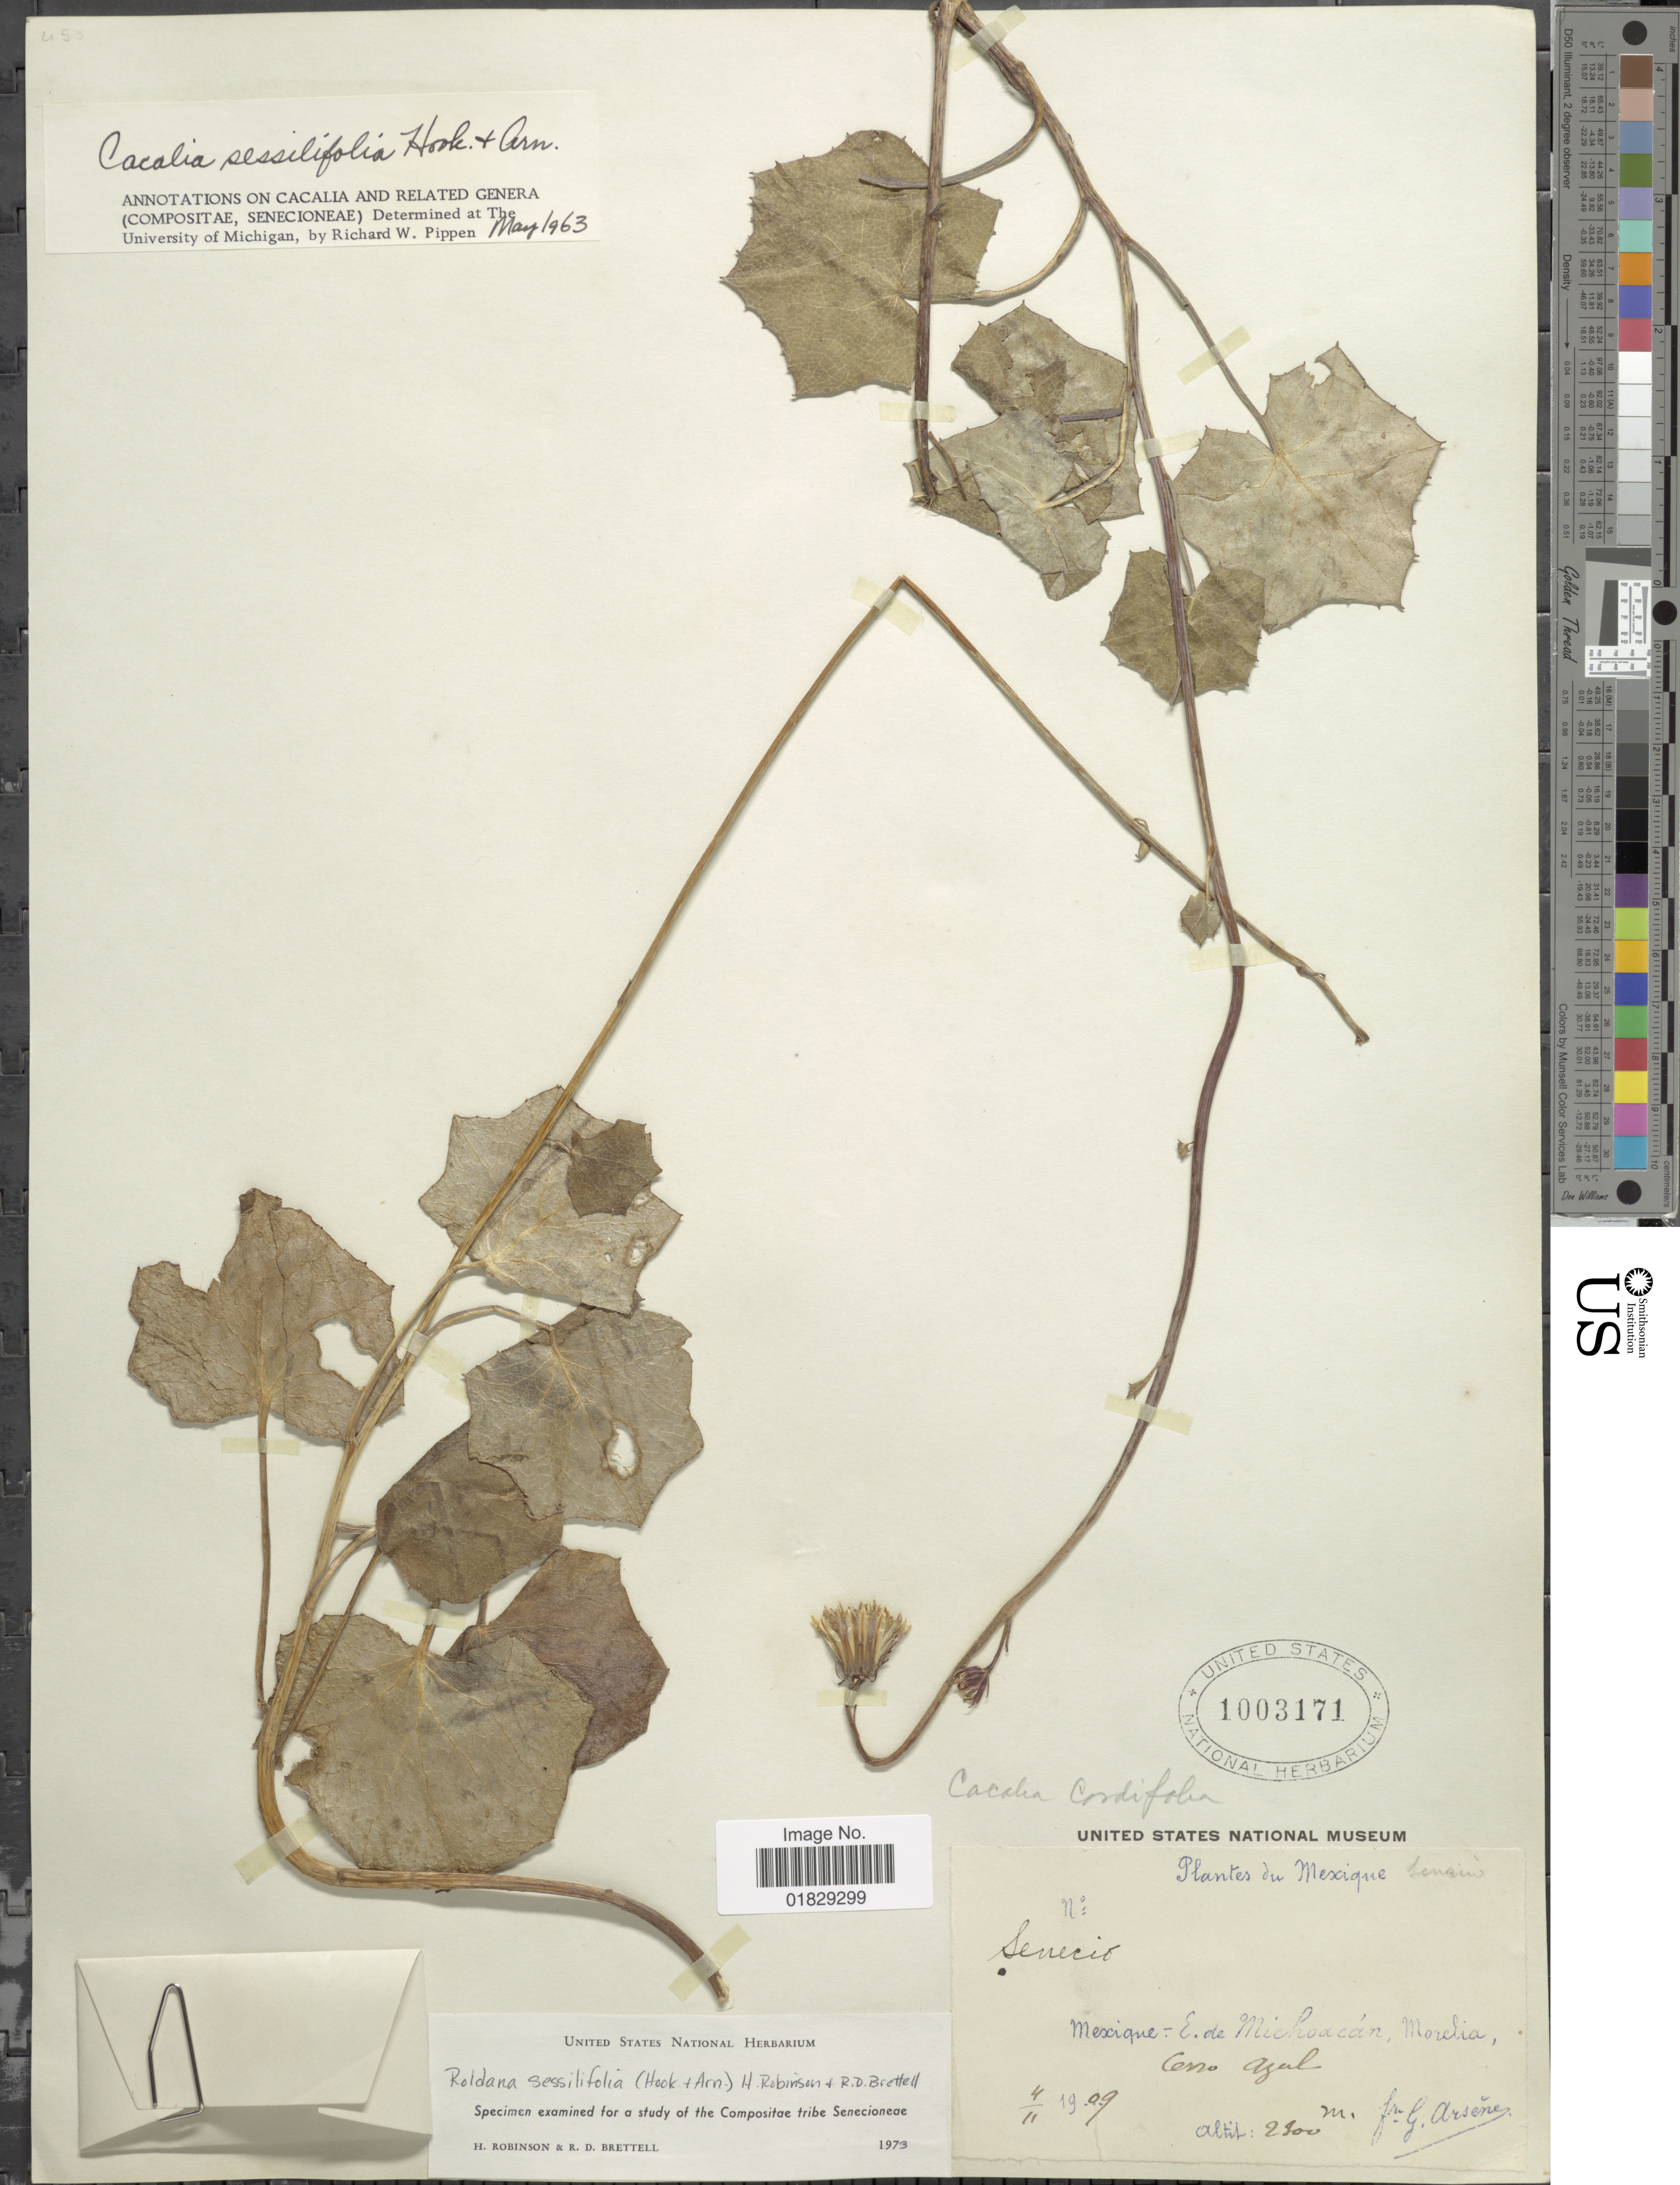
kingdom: Plantae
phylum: Tracheophyta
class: Magnoliopsida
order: Asterales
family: Asteraceae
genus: Roldana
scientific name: Roldana sessilifolia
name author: (Hook.) H. Rob. & Brettell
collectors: Bro. G. Arsène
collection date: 1909-02-04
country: Mexico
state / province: Michoacán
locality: Mexique - E. de Michoacán, Morelia. Cero Azul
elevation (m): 2300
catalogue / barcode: US 1003171